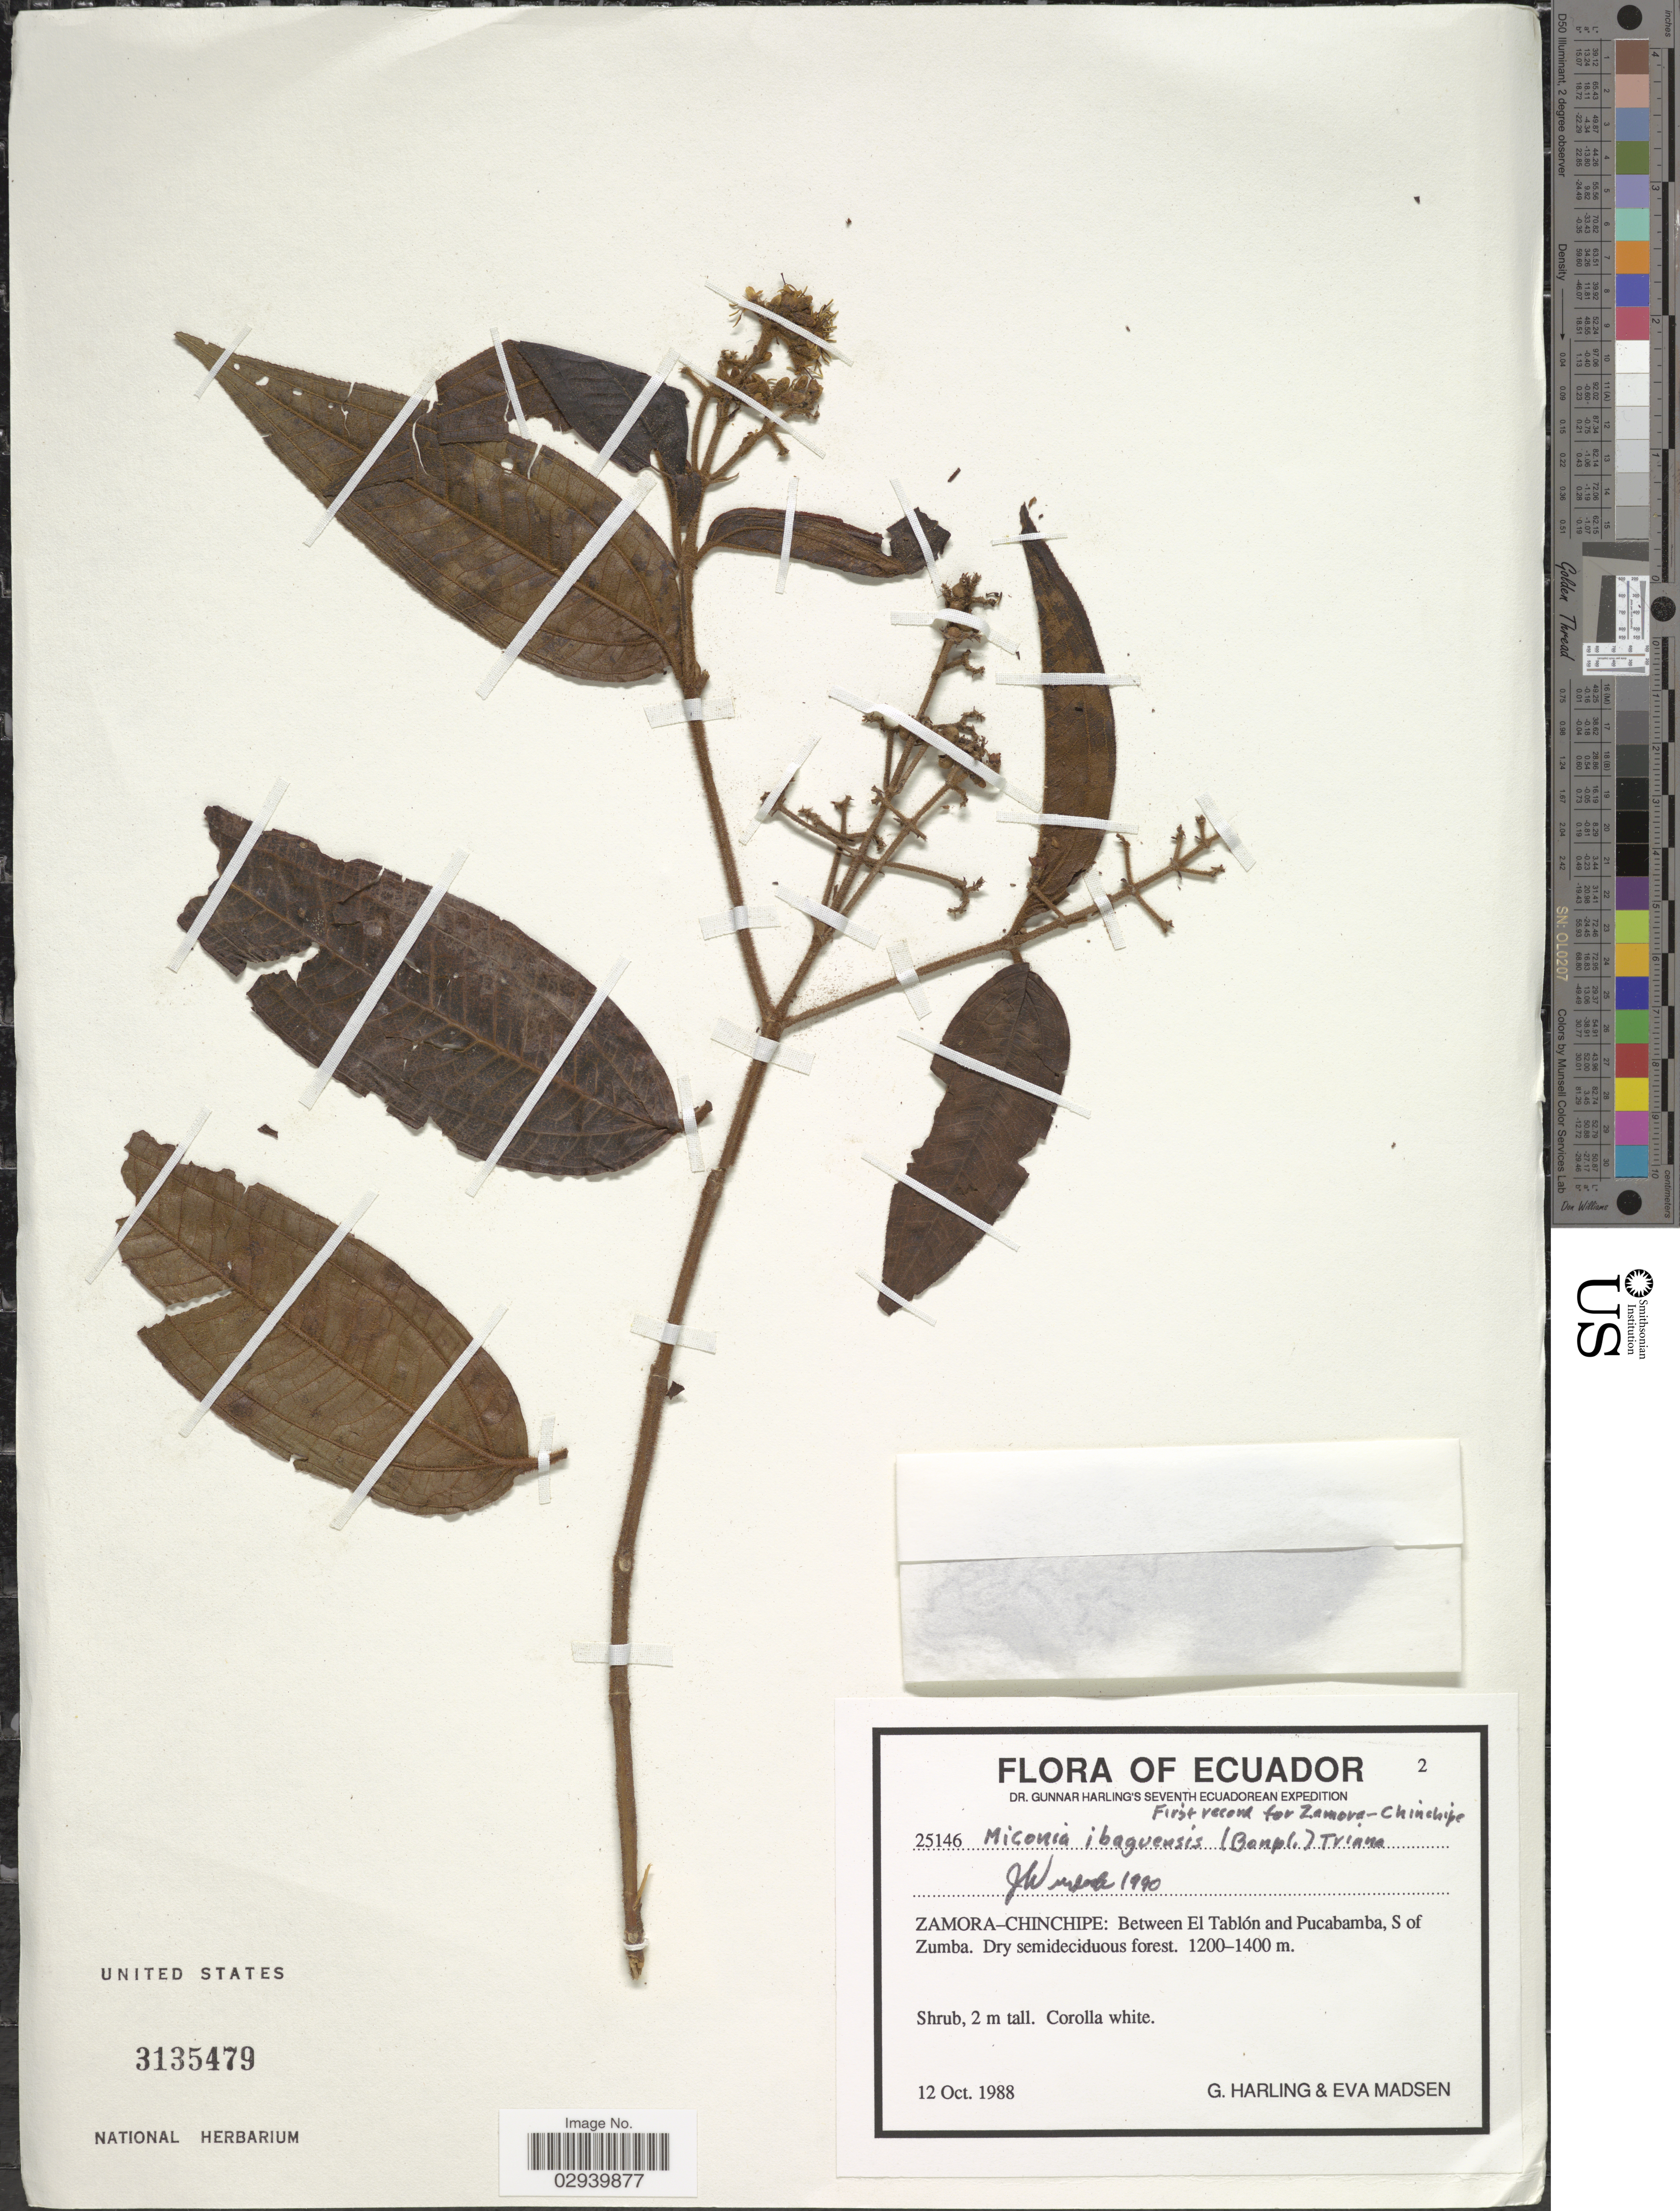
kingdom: Plantae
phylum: Tracheophyta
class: Magnoliopsida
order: Myrtales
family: Melastomataceae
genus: Miconia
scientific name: Miconia ibaguensis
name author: (Bonpl.) Triana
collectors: G. Harling & E. Madsen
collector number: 25146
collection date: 1988-10-12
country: Ecuador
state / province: Zamora-Chinchipe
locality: Zamora-Chinchipe: Between El Tablón and Pucabamba, S of Zumba.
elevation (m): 1200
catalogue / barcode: US 3135479